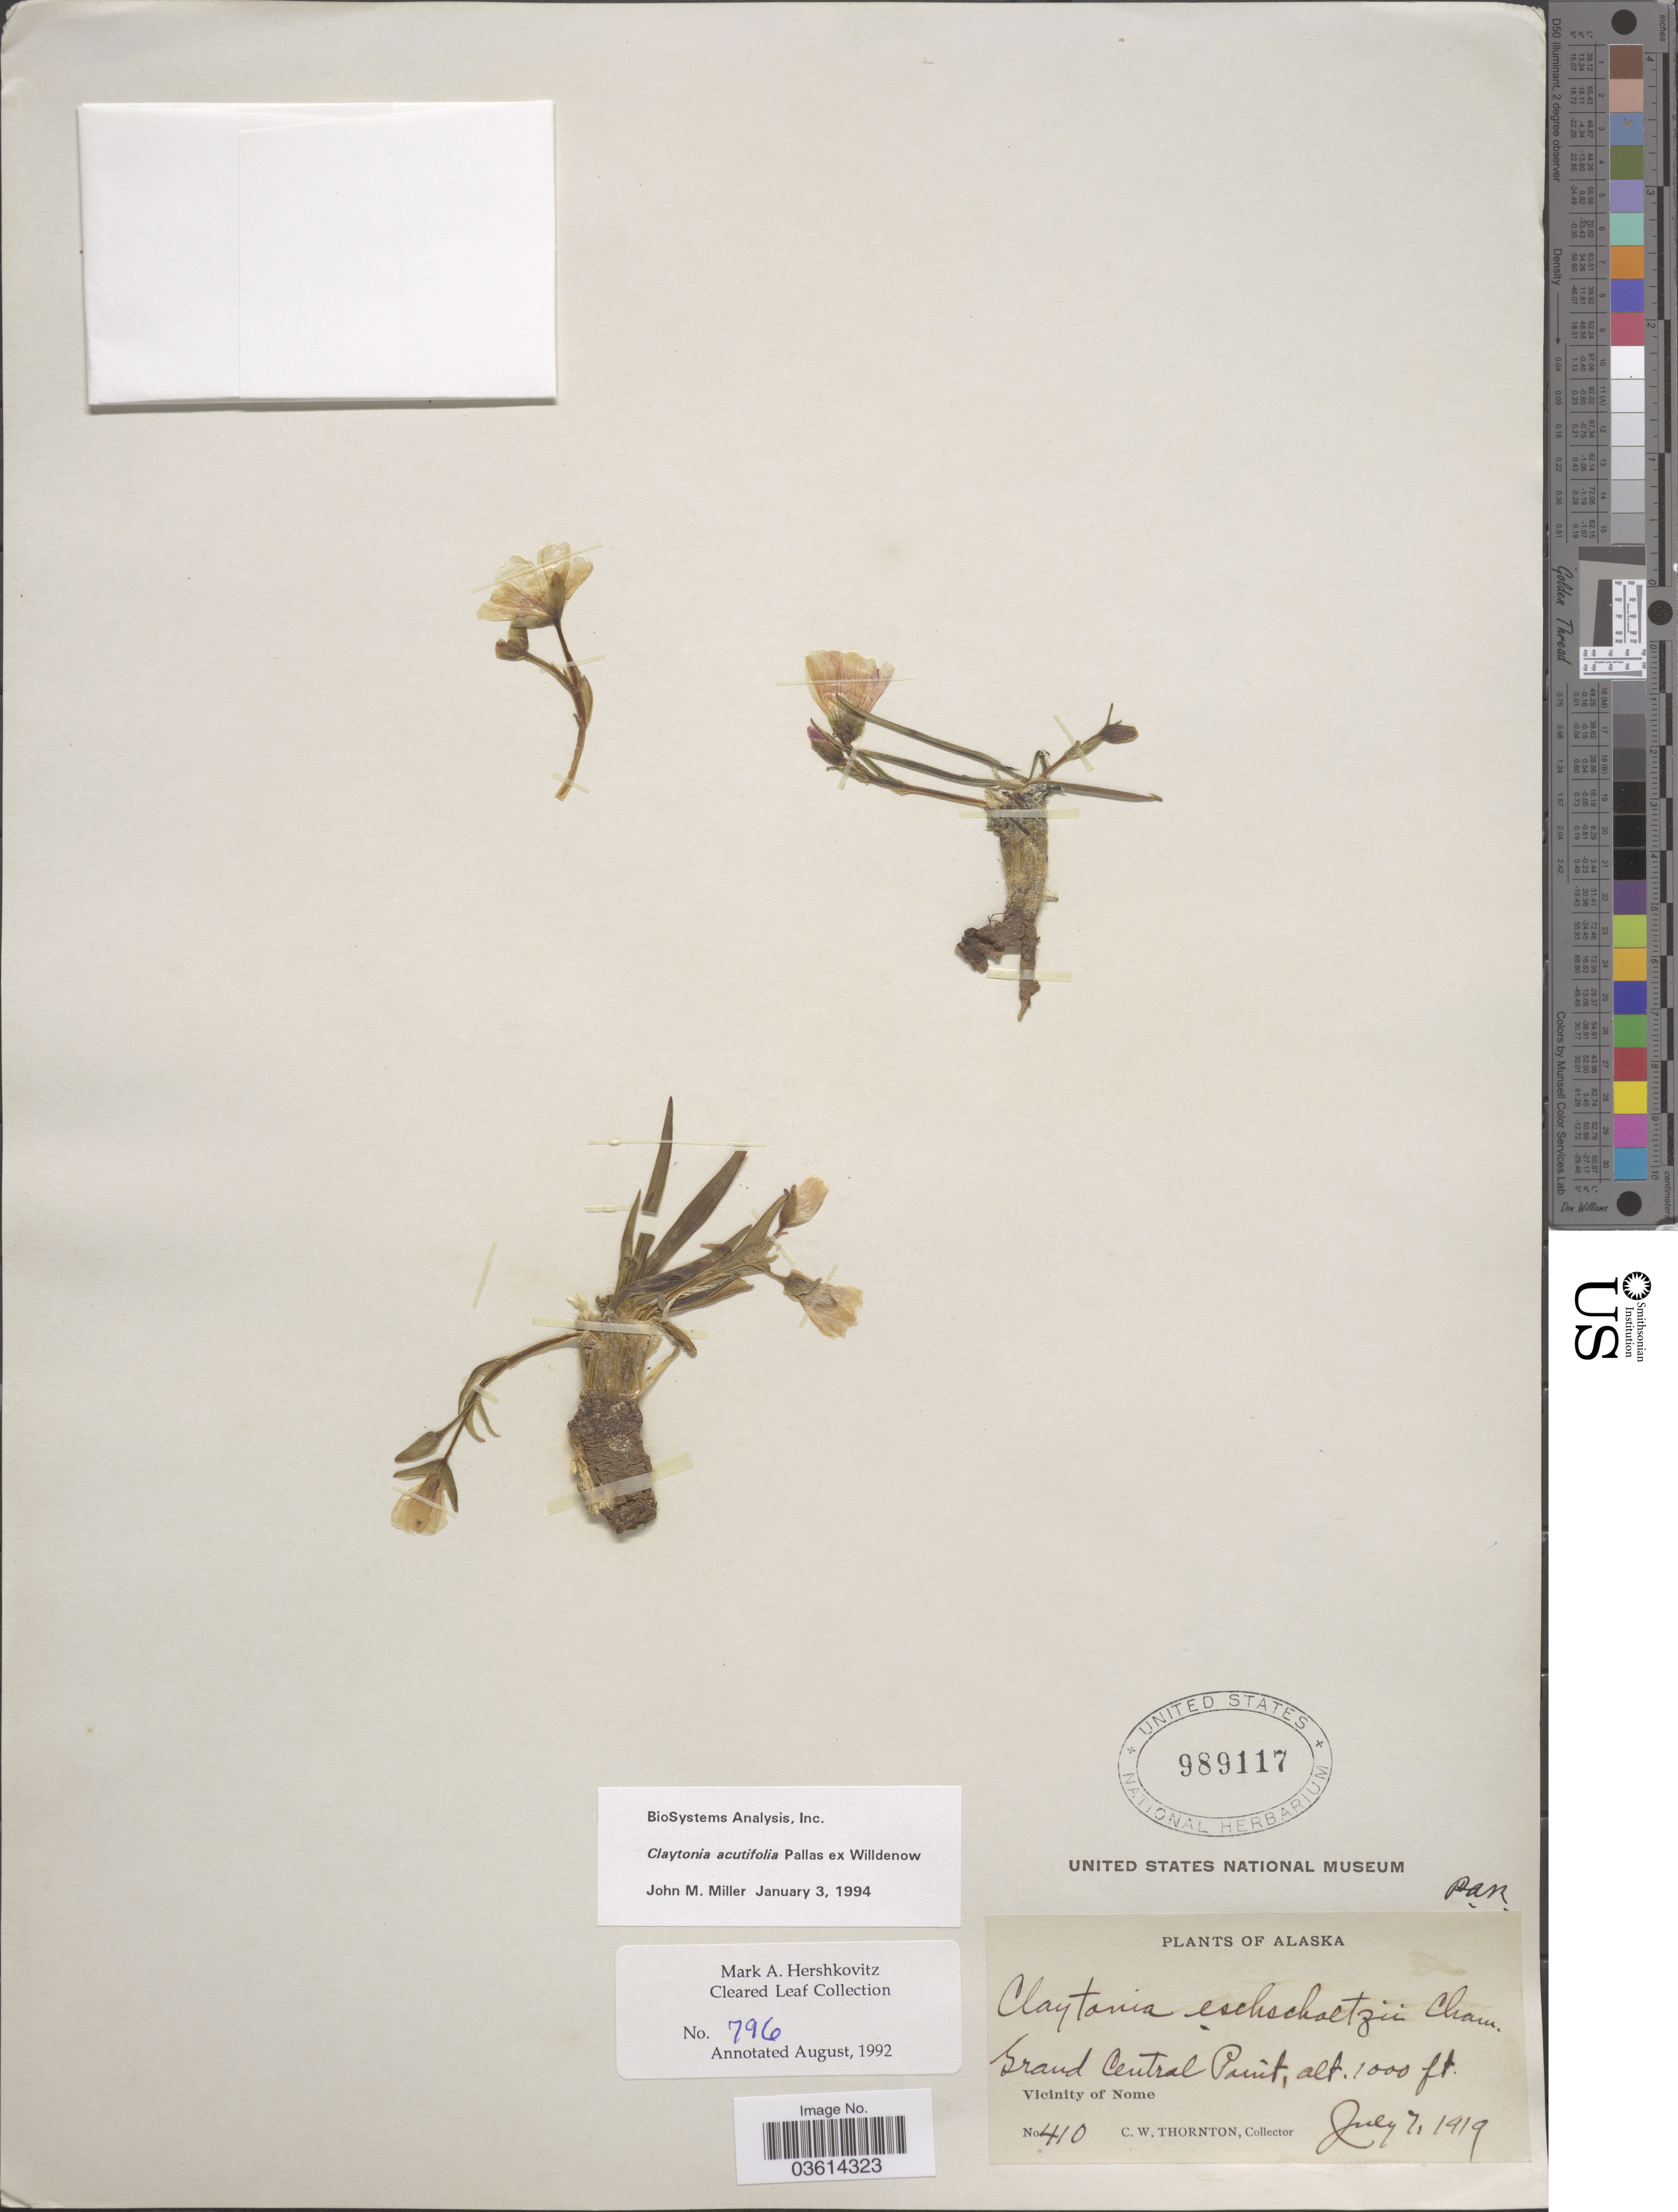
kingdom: Plantae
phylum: Tracheophyta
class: Magnoliopsida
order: Caryophyllales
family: Montiaceae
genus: Claytonia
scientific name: Claytonia acutifolia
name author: Pall. ex Willd.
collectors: C. Thornton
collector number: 410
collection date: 1919-07-07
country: United States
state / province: Alaska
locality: Grand Central Point. Vicinity of Nome.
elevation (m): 305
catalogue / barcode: US 989117